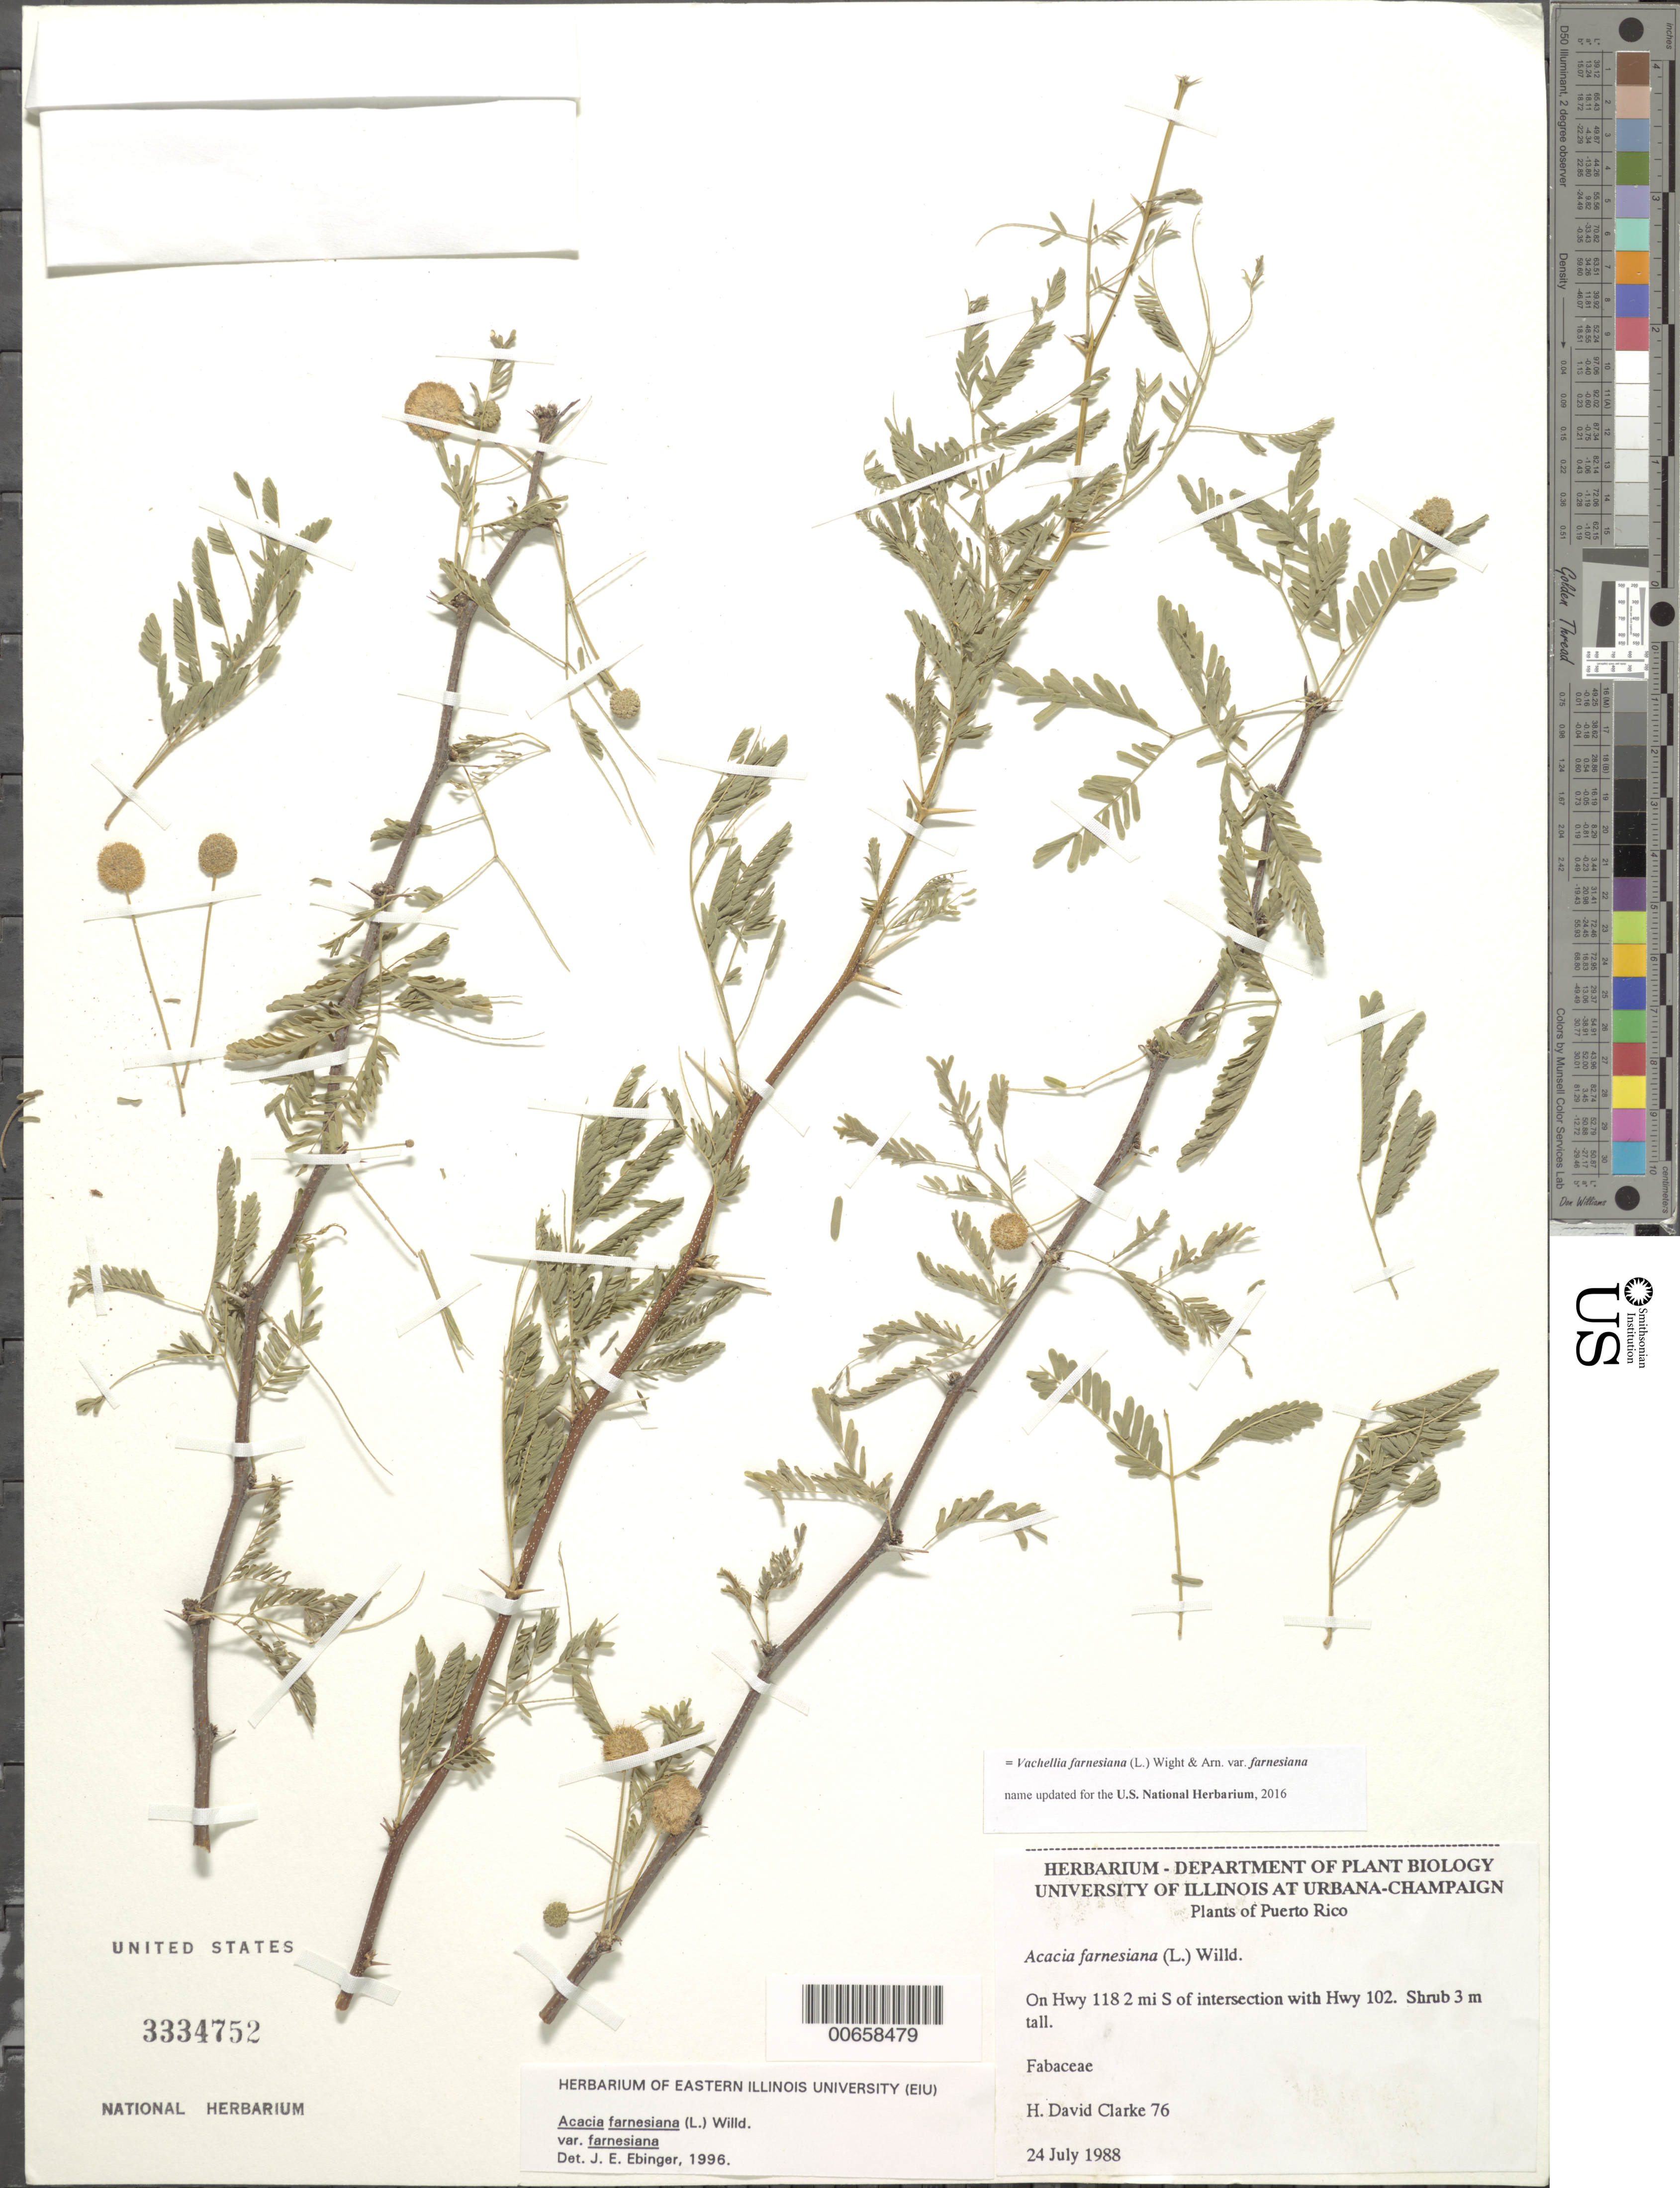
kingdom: Plantae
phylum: Tracheophyta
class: Magnoliopsida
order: Fabales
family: Fabaceae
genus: Vachellia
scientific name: Vachellia farnesiana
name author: (L.) Wight & Arn.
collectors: H. D. Clarke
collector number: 76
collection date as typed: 24 Jul 1988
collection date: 1988-07-24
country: Puerto Rico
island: Greater Antilles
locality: hwy 118 2 mi S of intersection w/hwy 102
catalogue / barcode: US 3334752